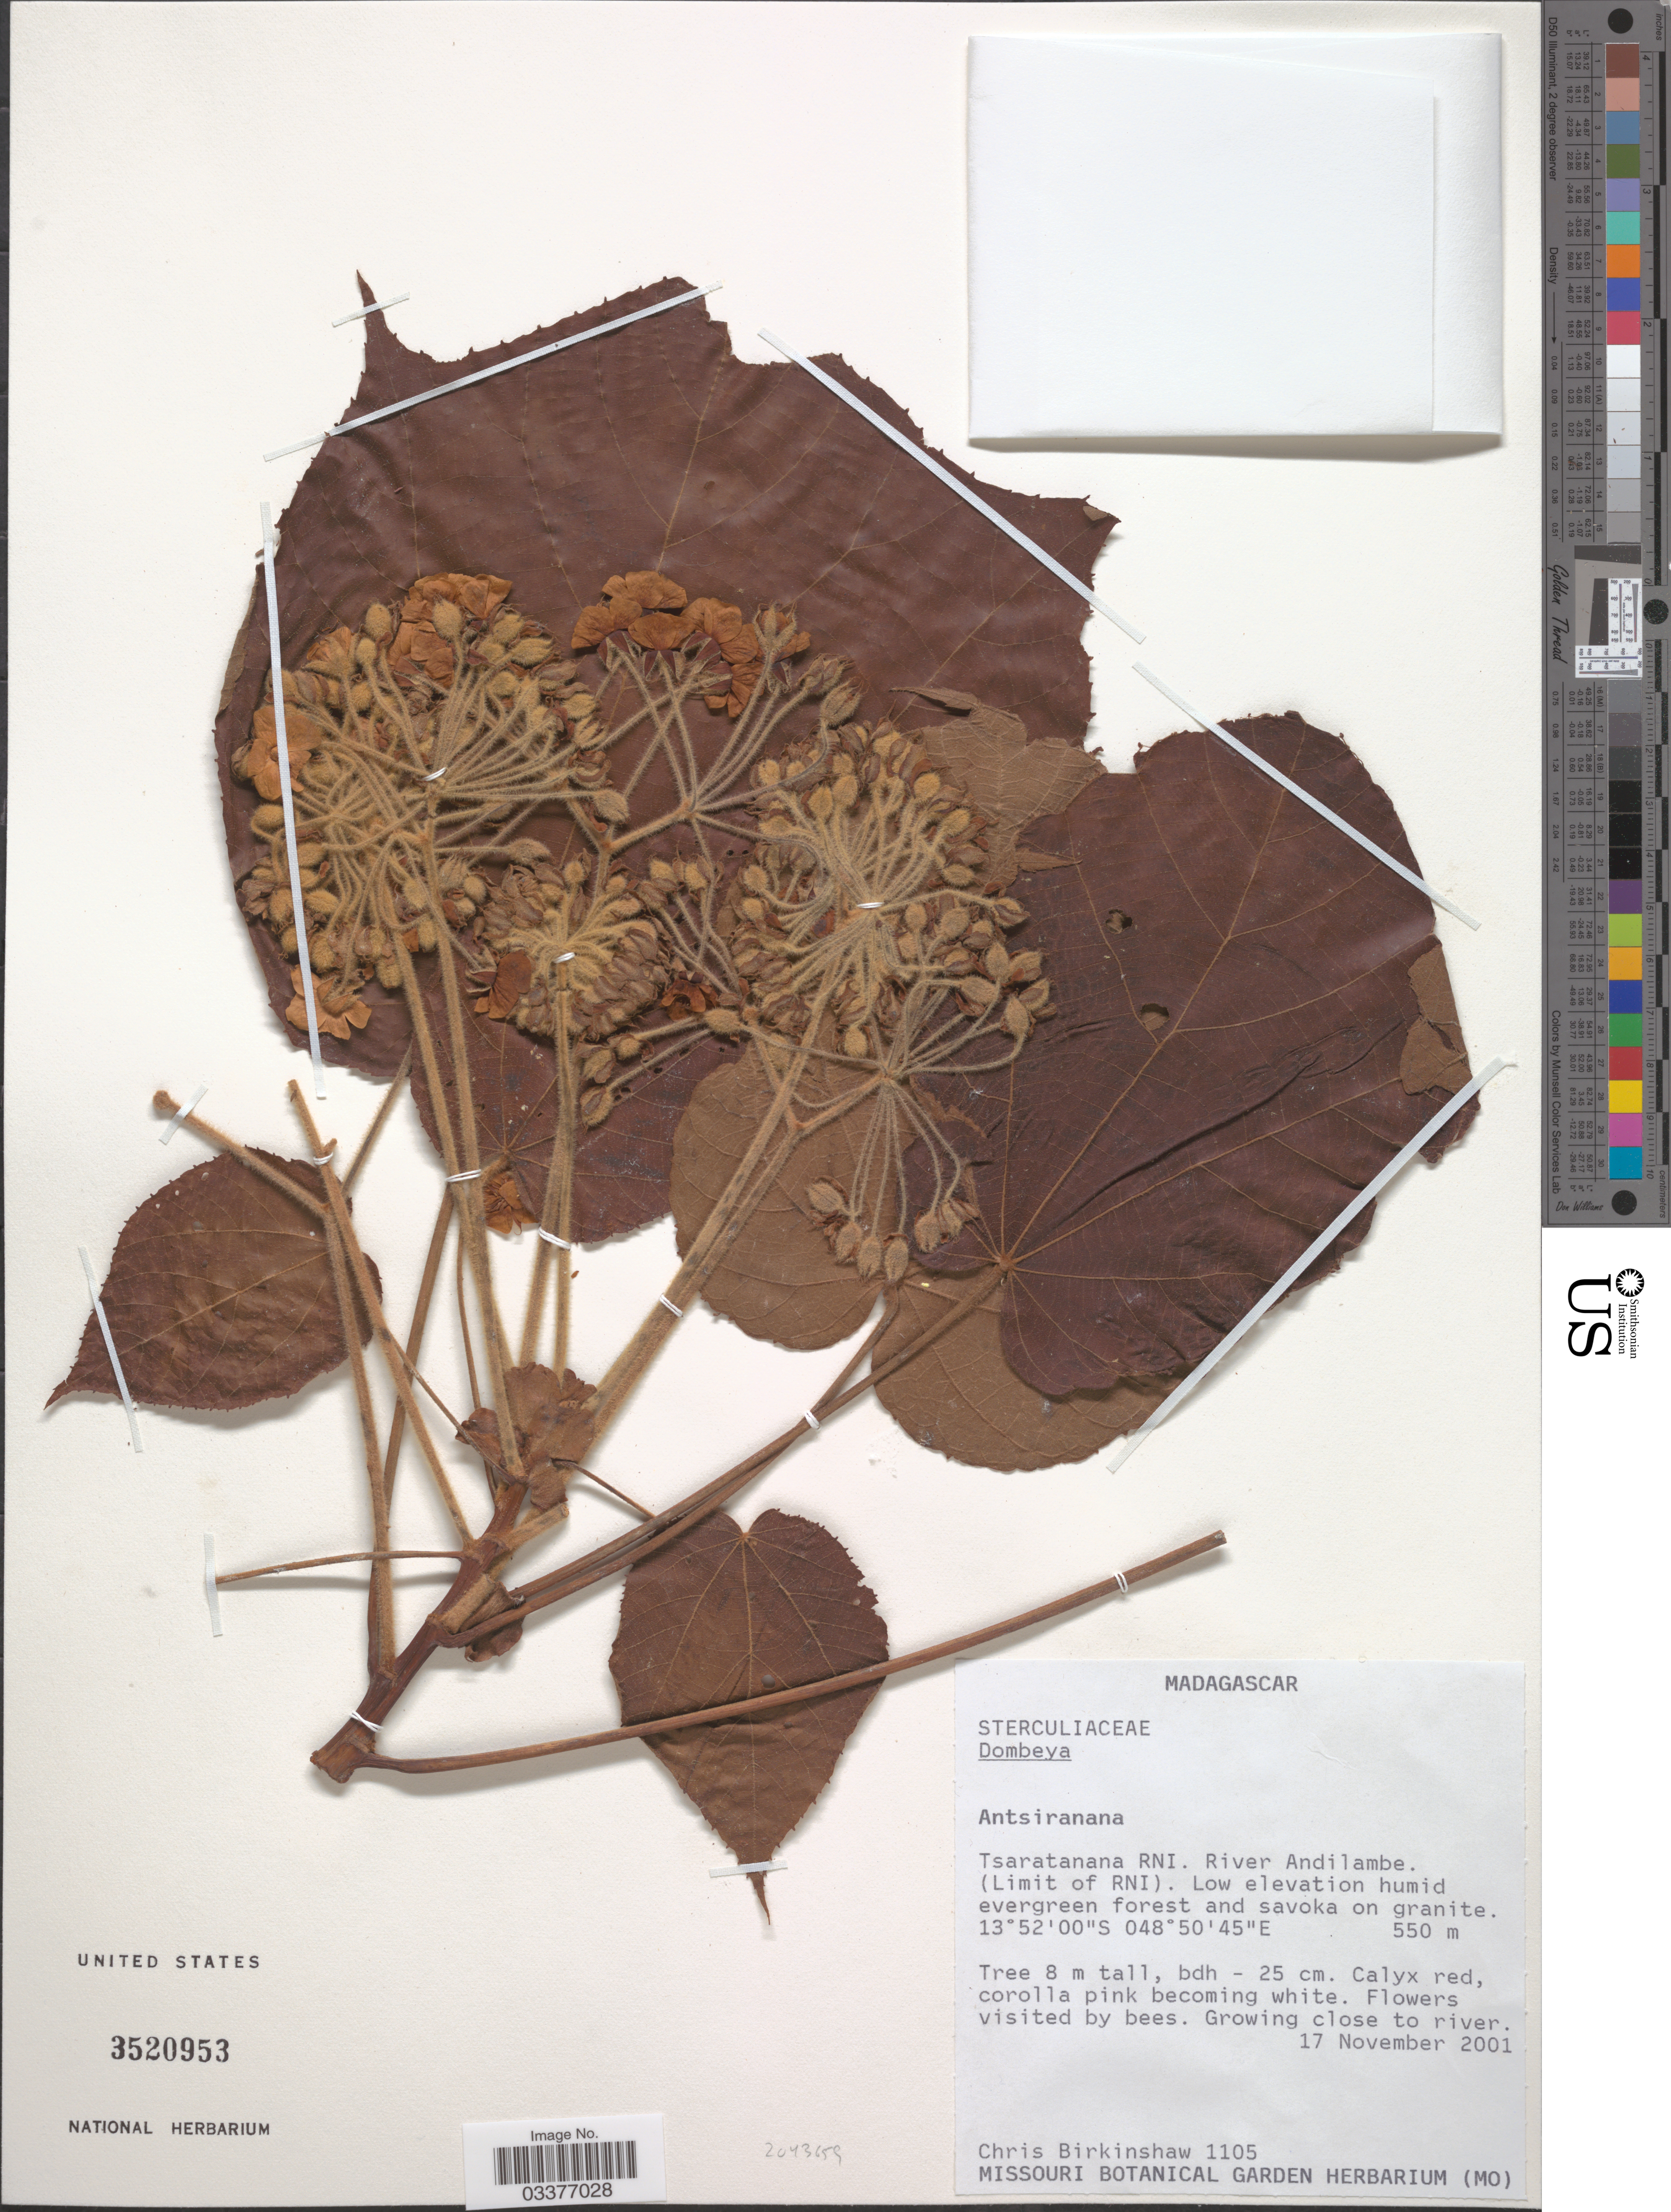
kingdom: Plantae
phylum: Tracheophyta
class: Magnoliopsida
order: Malvales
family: Malvaceae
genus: Dombeya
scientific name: Dombeya sp.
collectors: C. R. Birkinshaw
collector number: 1105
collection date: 2001-11-17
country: Madagascar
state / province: Diana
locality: Tsaratanana RNI. River Andilambe. (Limit of RNI).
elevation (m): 550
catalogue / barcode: US 3520953